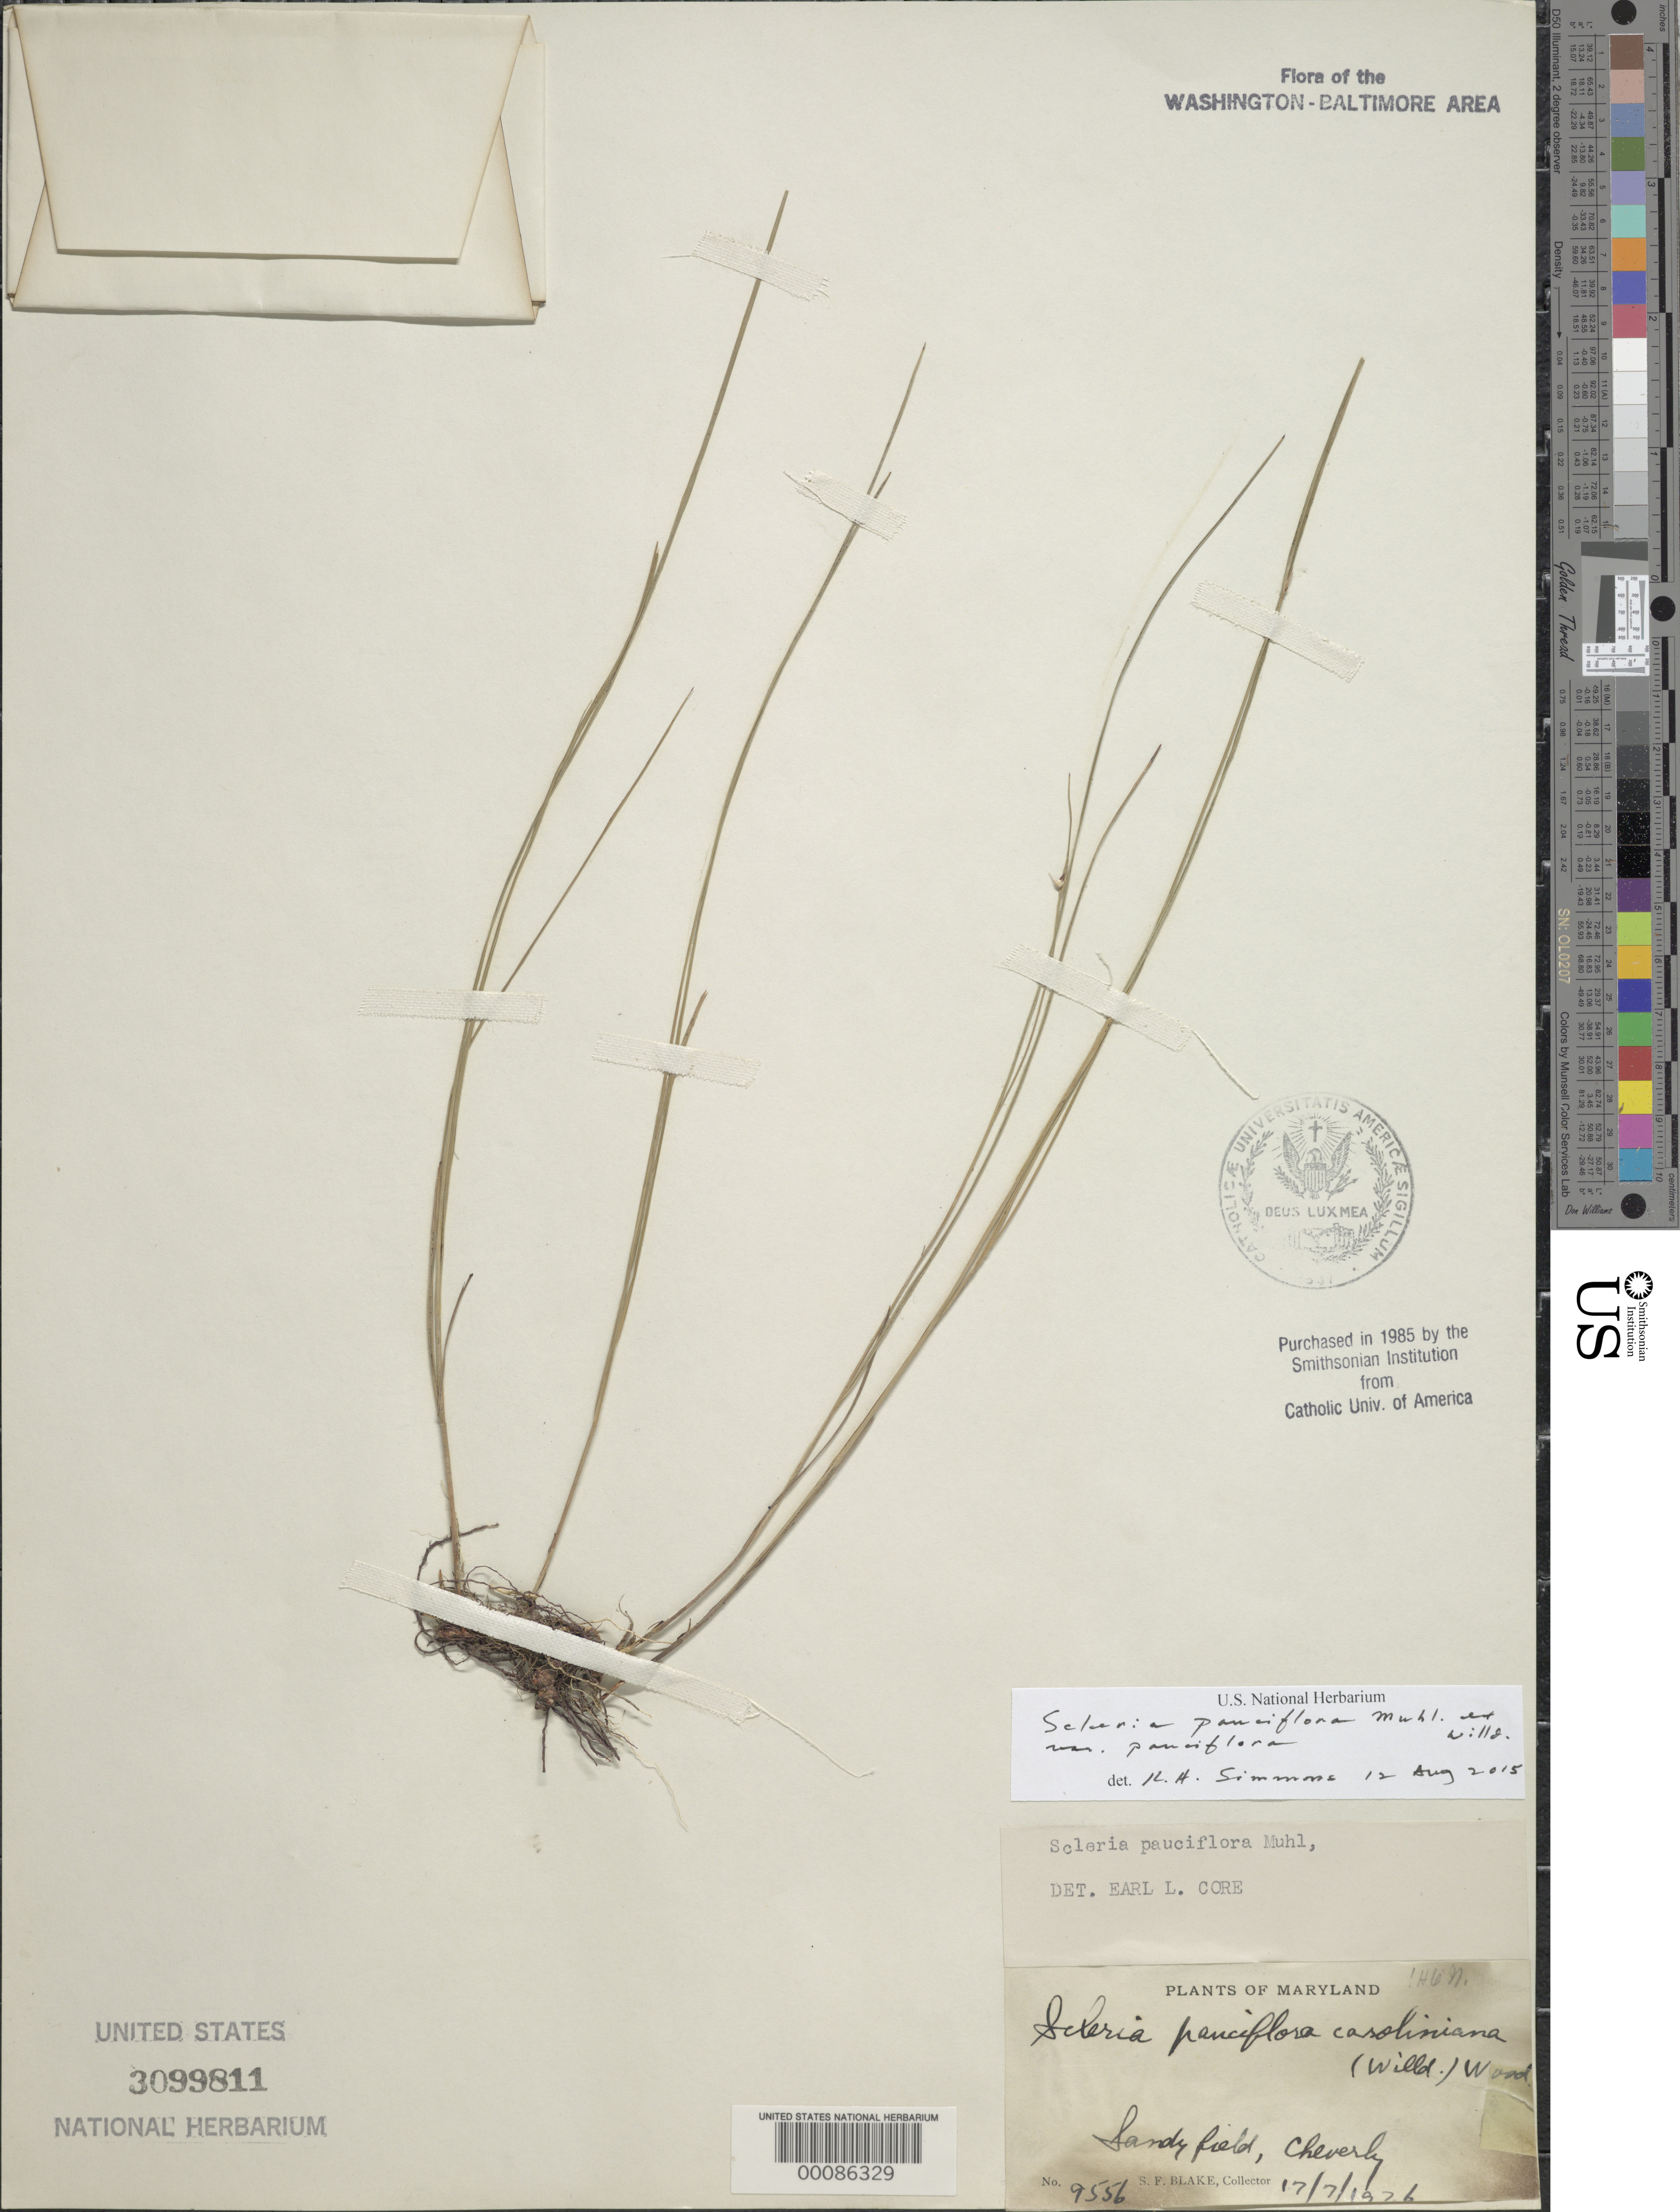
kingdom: Plantae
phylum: Tracheophyta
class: Liliopsida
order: Poales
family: Cyperaceae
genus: Scleria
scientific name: Scleria pauciflora var. pauciflora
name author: Muhl. ex Willd.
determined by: Simmons, R. H., (UNITED STATES)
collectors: S. Blake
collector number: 9556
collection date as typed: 17 Jul 1926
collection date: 1926-07-17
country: United States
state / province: Maryland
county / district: Prince George's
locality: Cheverly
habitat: Sandy fields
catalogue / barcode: US 3099811